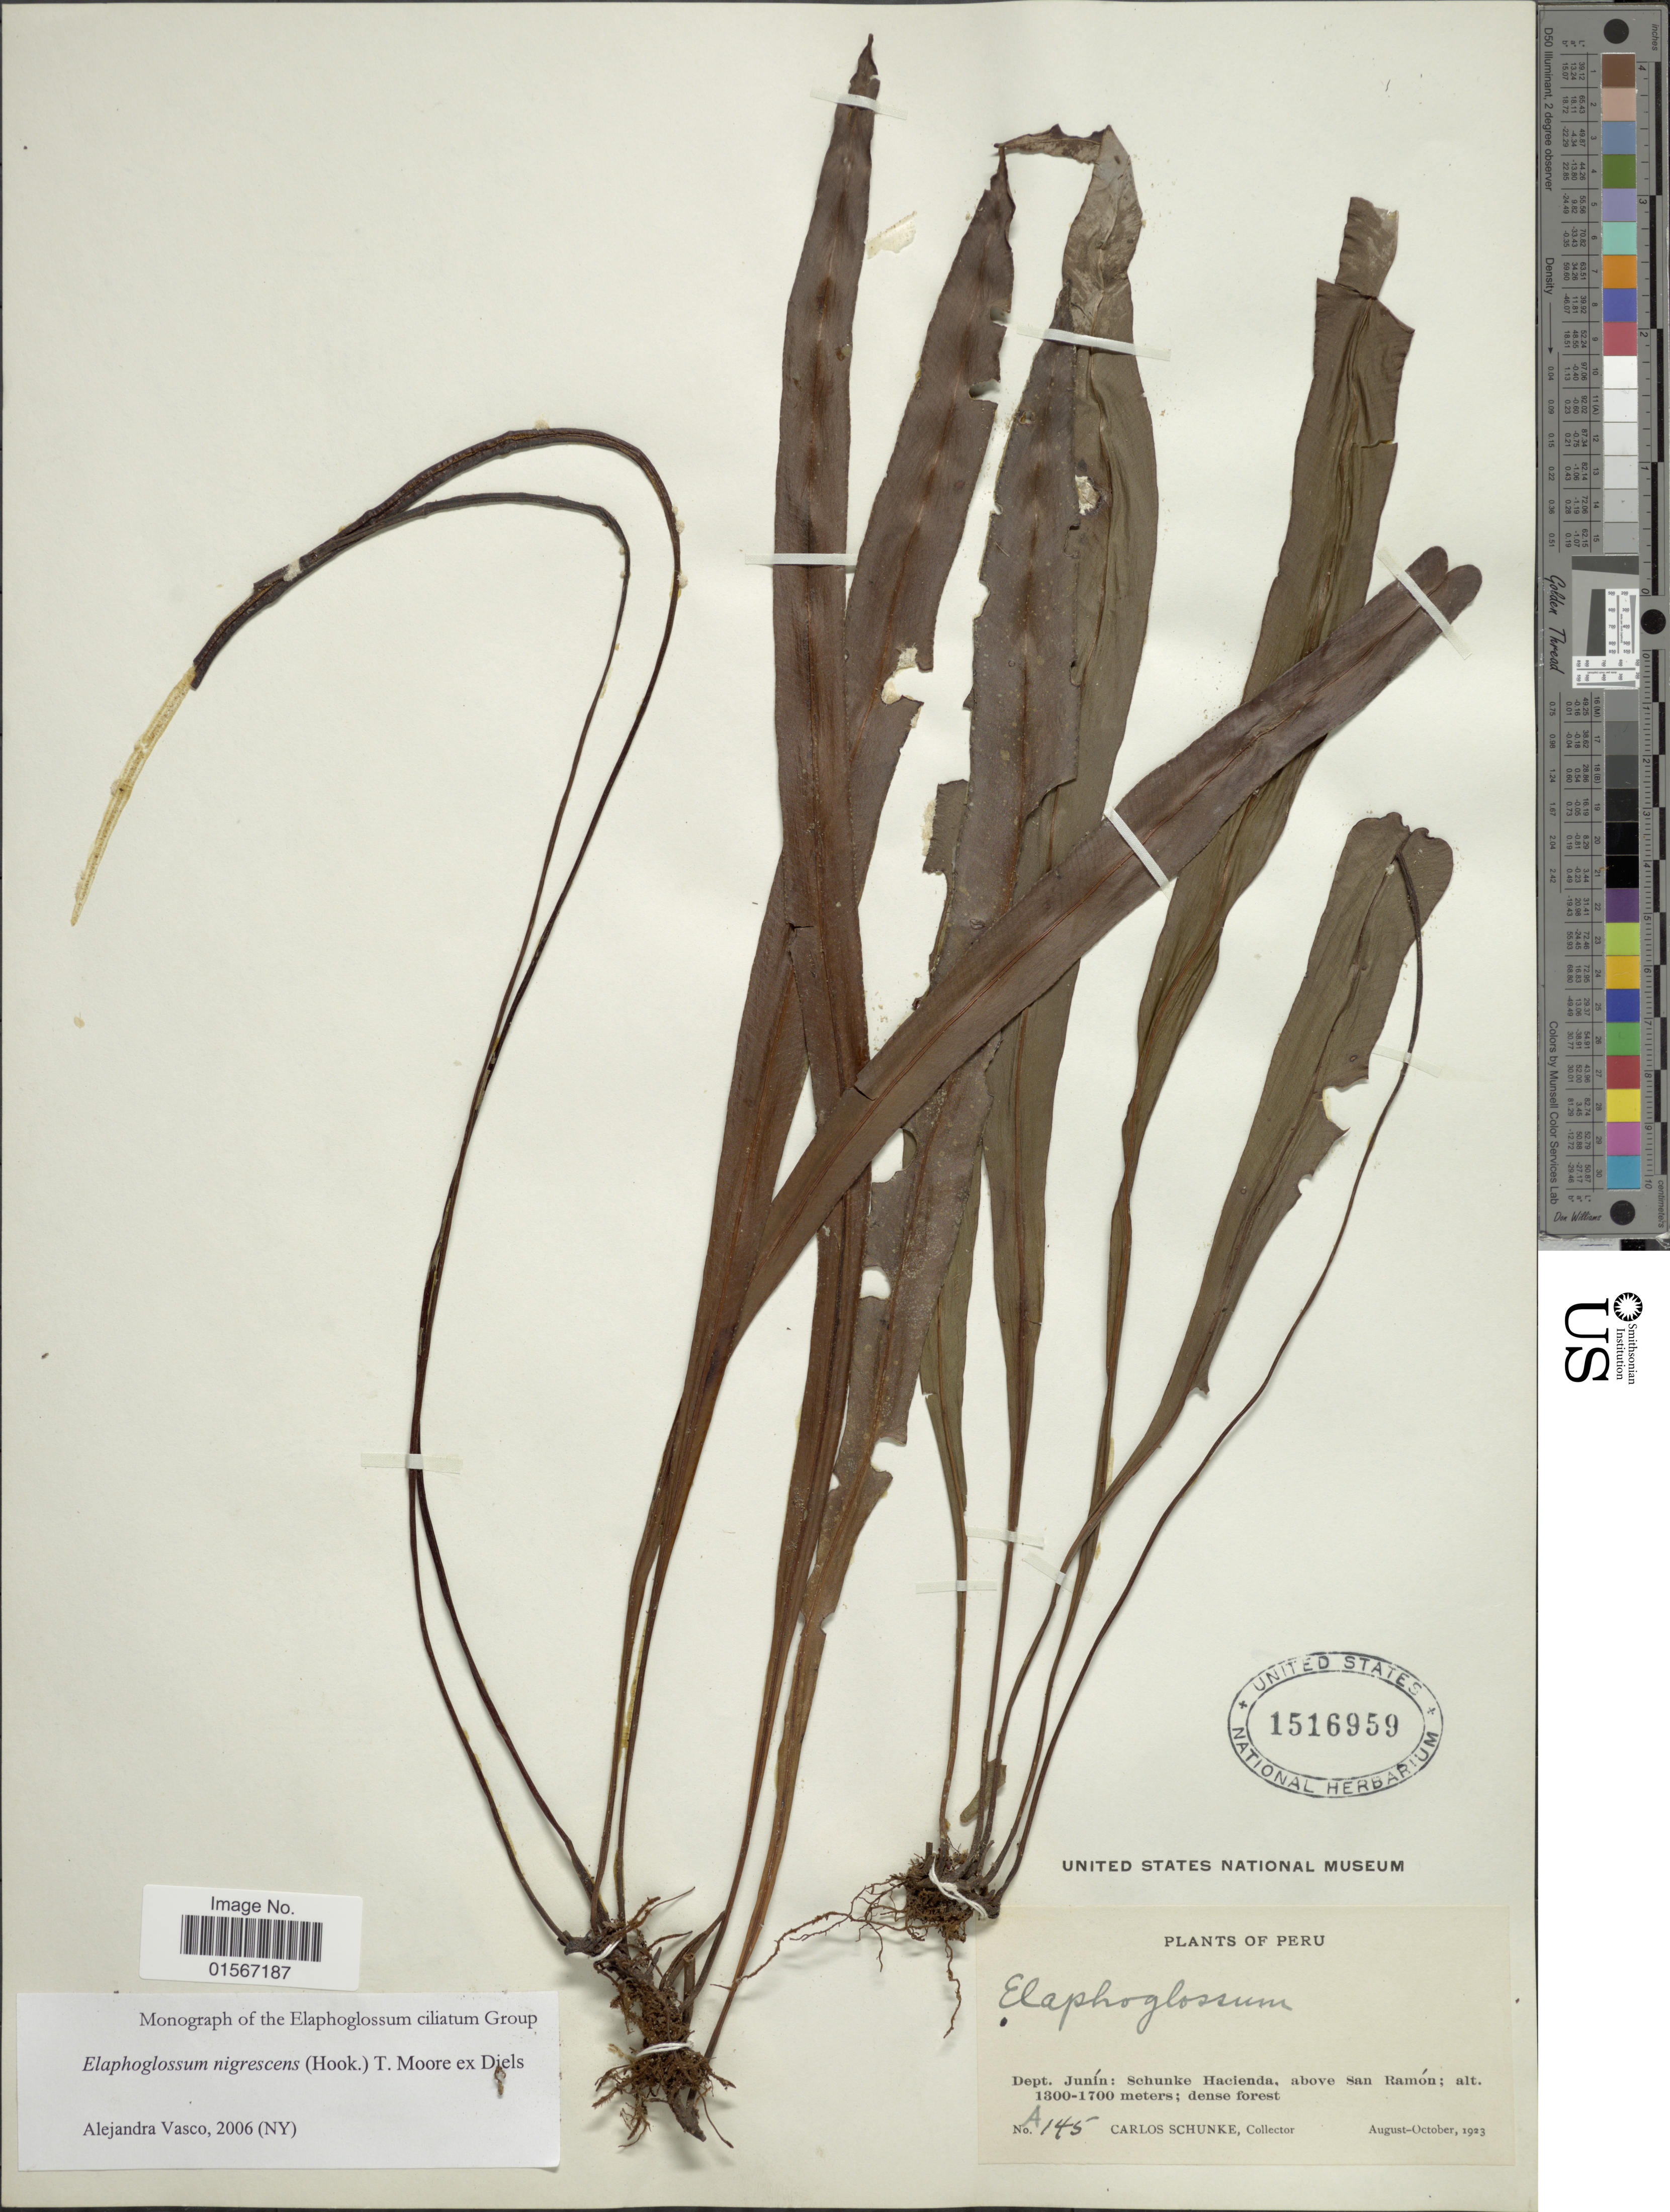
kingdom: Plantae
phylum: Tracheophyta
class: Polypodiopsida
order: Polypodiales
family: Dryopteridaceae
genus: Elaphoglossum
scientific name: Elaphoglossum nigrescens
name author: (Hook.) T. Moore ex Diels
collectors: C. Schunke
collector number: A145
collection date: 1923-08/1923-10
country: Peru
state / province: Junín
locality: Peru, Dept. Junín: Schunke Hacienda, above San Ramón.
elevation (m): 1300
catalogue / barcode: US 1516959